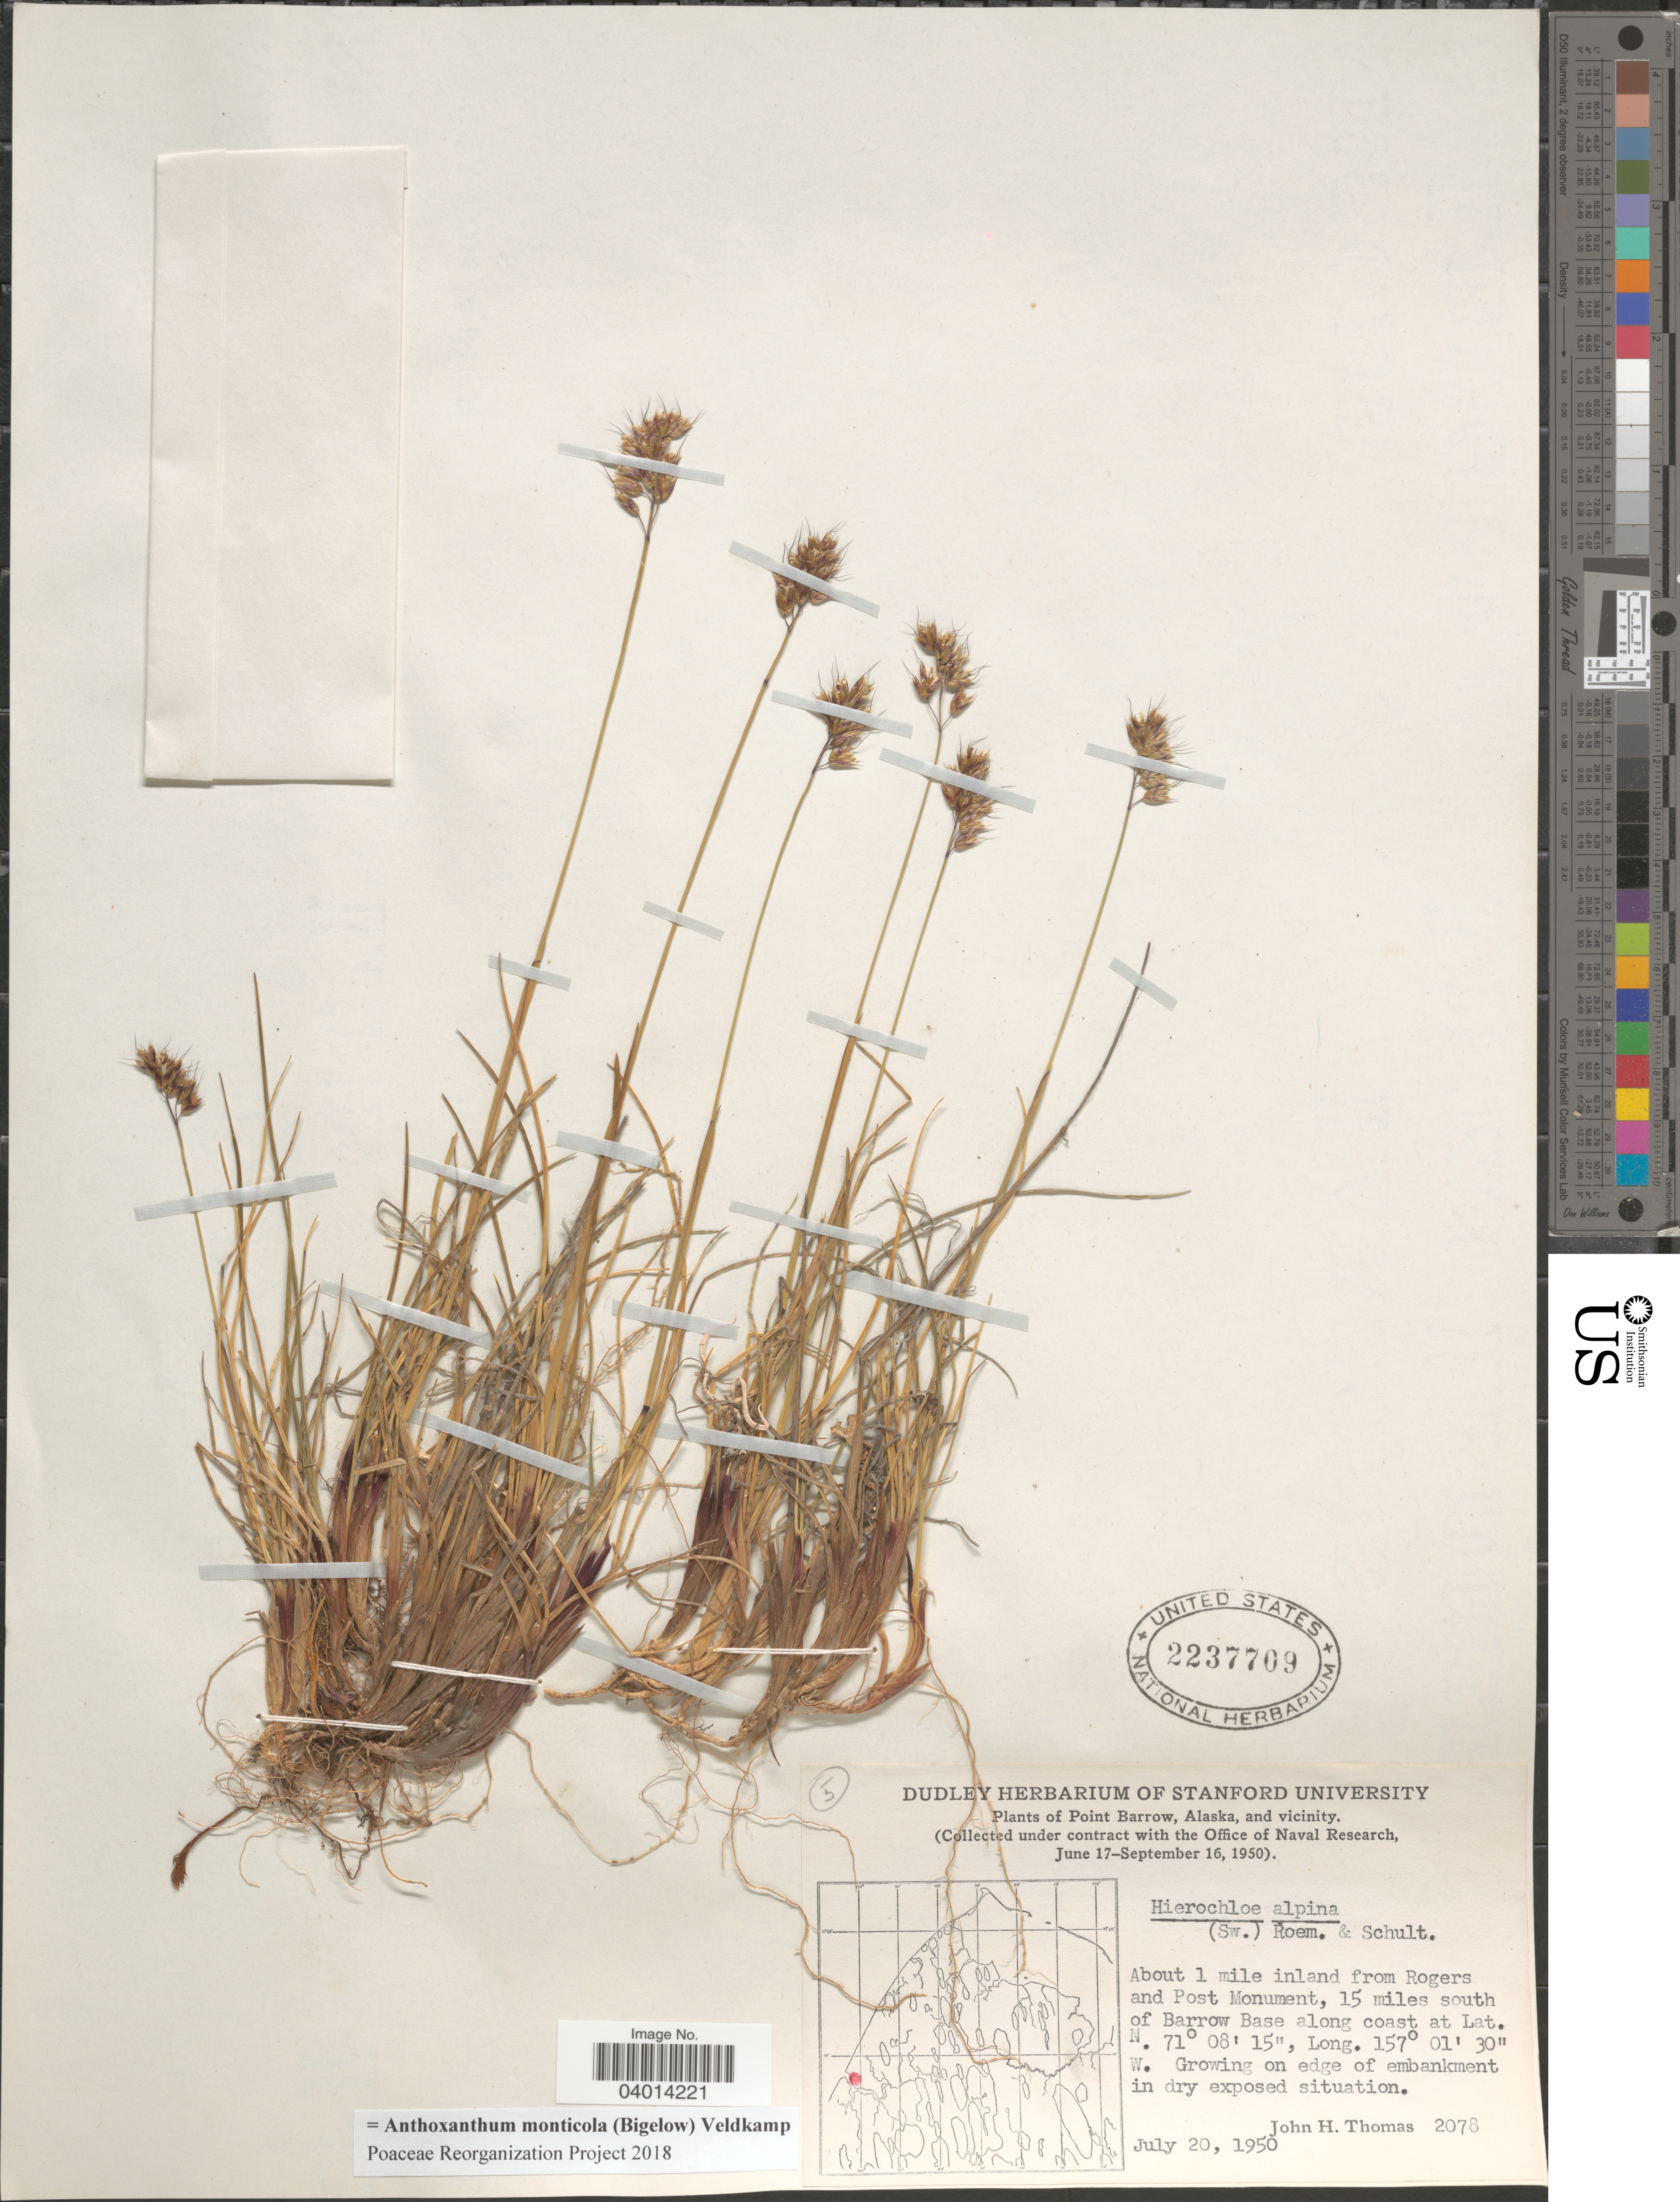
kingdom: Plantae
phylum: Tracheophyta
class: Liliopsida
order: Poales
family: Poaceae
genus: Anthoxanthum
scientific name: Anthoxanthum monticola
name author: (Bigelow) Veldkamp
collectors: J. H. Thomas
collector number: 2078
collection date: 1950-07-20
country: United States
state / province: Alaska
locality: Point Barrow, Alaska, and vicinity. About 1 mile inland from Rogers and Post Monument, 15 miles south of Barrow Base along coast. On edge of embankment in dry exposed situation.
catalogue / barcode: US 2237709